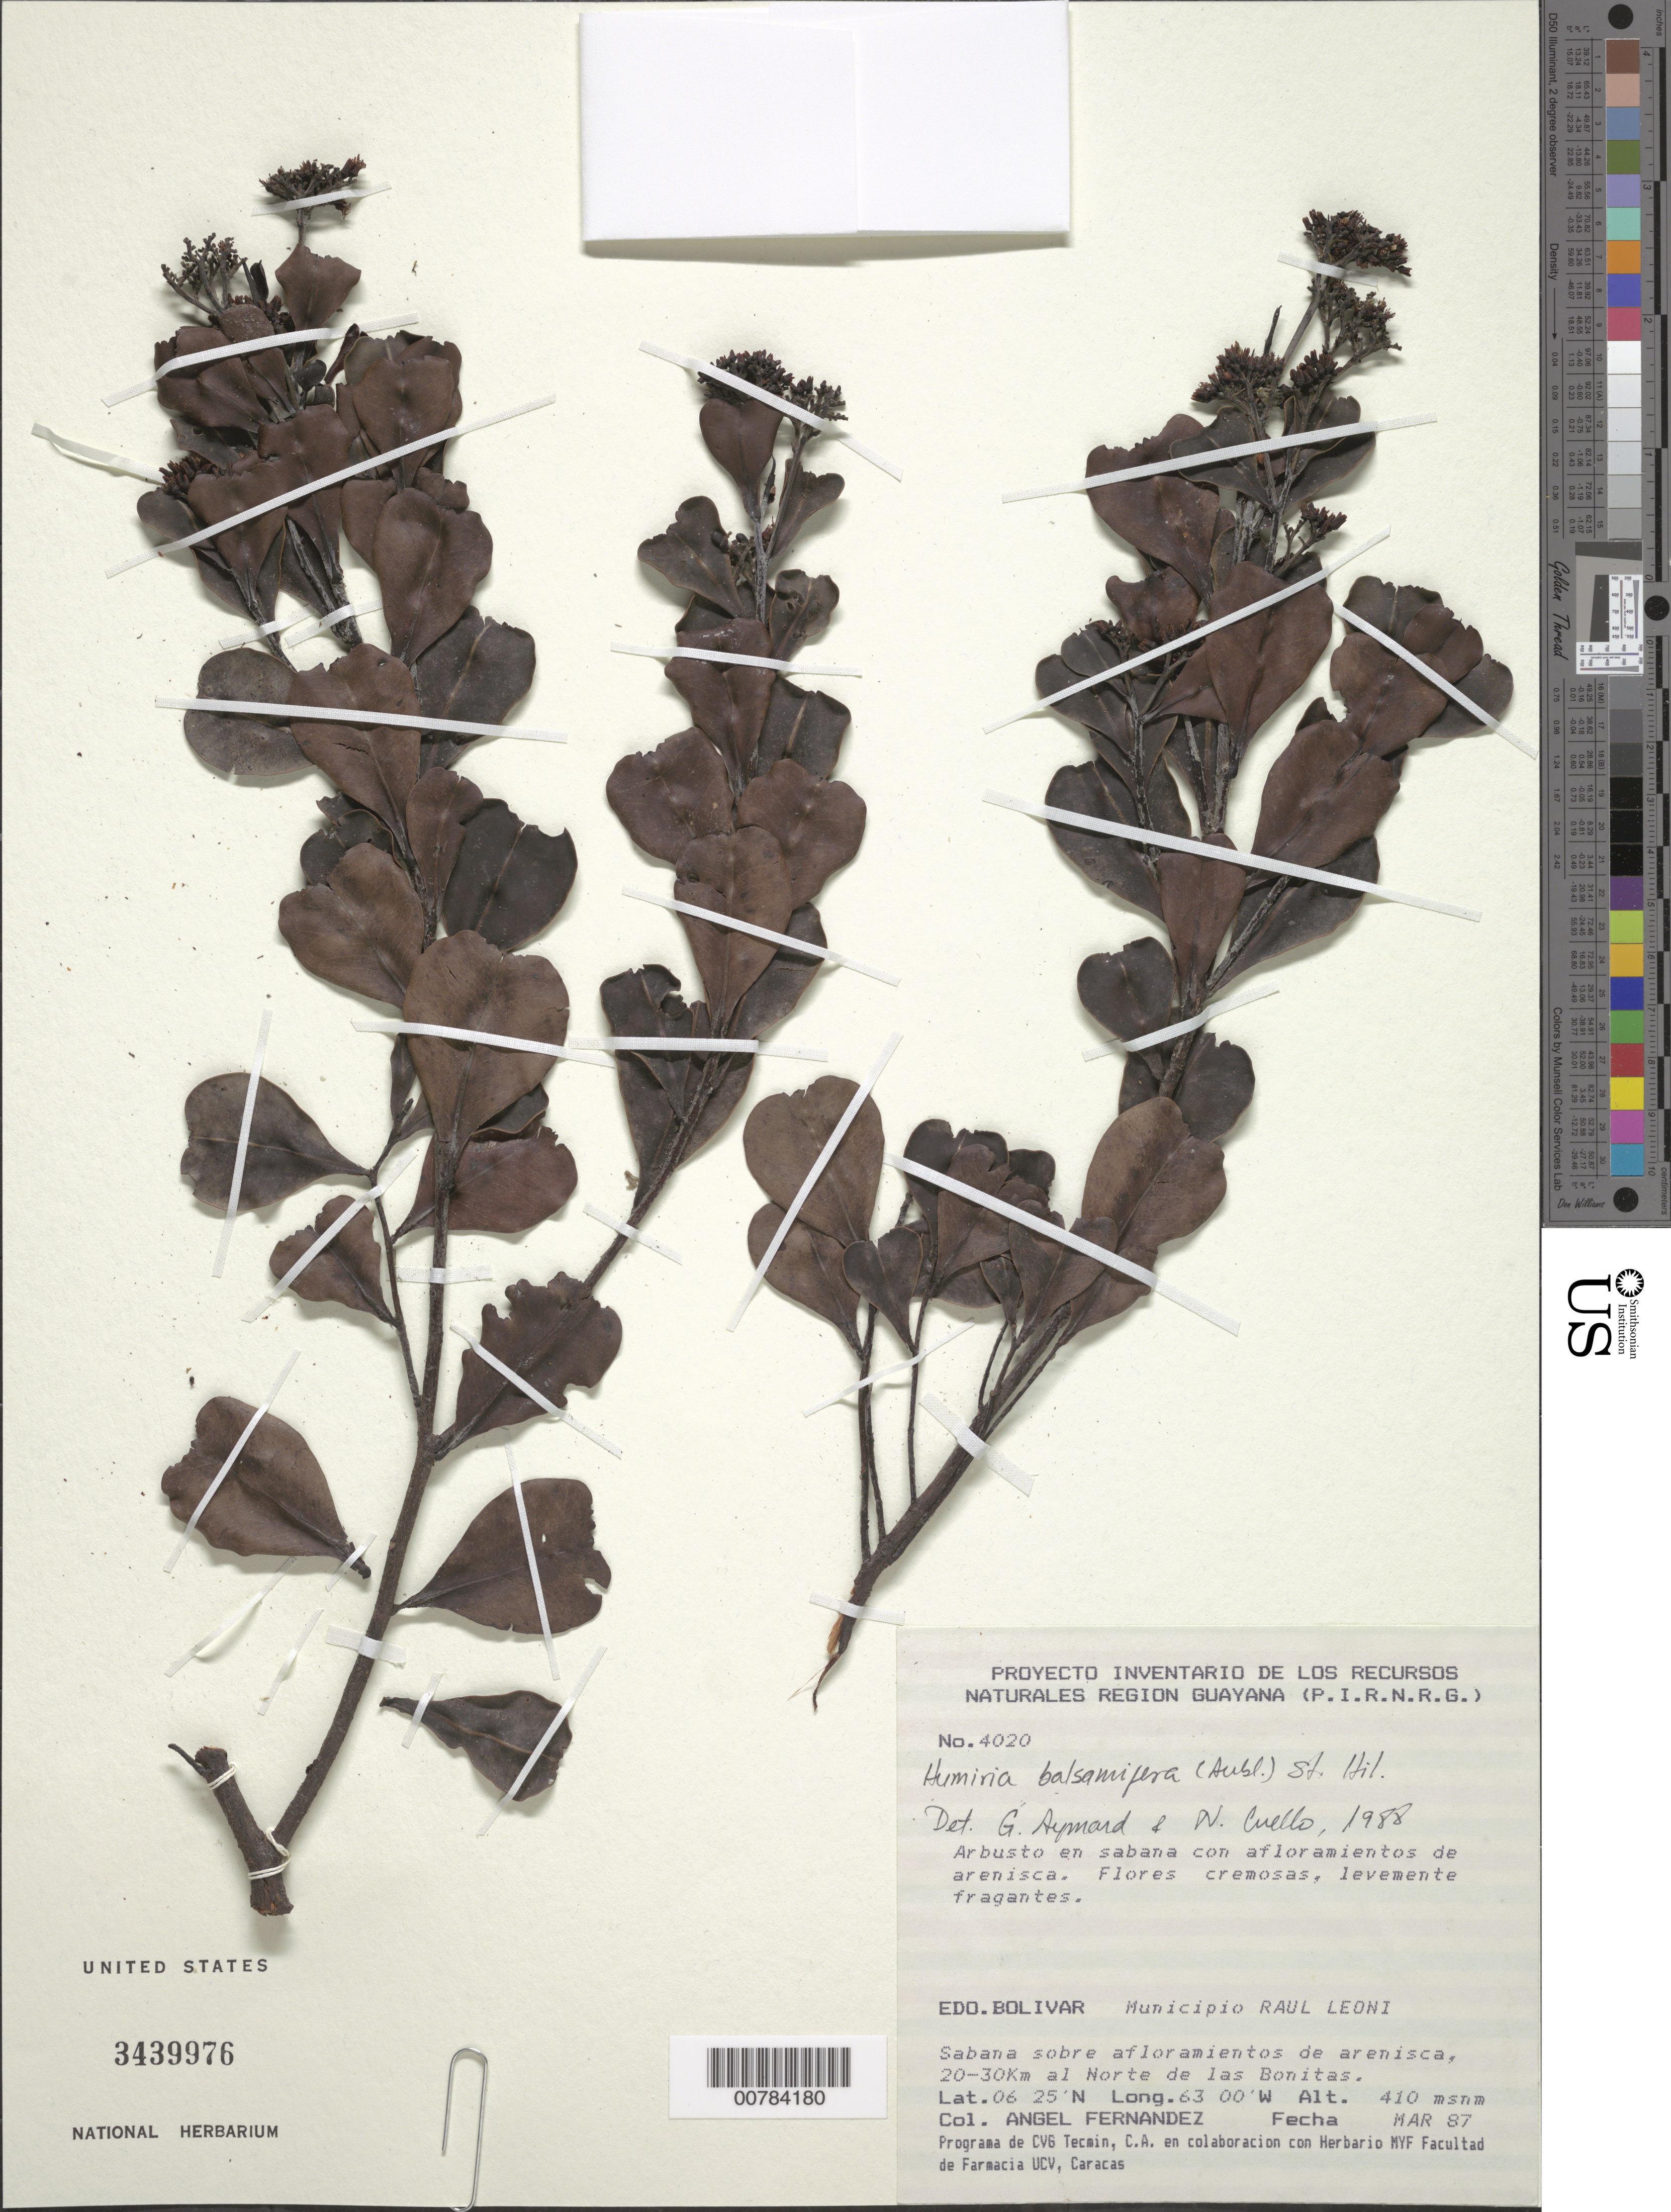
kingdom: Plantae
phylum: Tracheophyta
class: Magnoliopsida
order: Malpighiales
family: Humiriaceae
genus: Humiria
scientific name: Humiria balsamifera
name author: Aubl.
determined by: Aymard C., G. A.; Cuello, Nidia L.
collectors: A. Fernández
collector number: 4020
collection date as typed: Mar-87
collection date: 1987-03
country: Venezuela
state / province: Bolívar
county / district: Angostura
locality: Mun. Raúl Leoni [=Angostura], 20-30 km N de las Bonitas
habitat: Sabana sobre afloramientos de arenisca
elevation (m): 410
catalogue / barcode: US 3439976